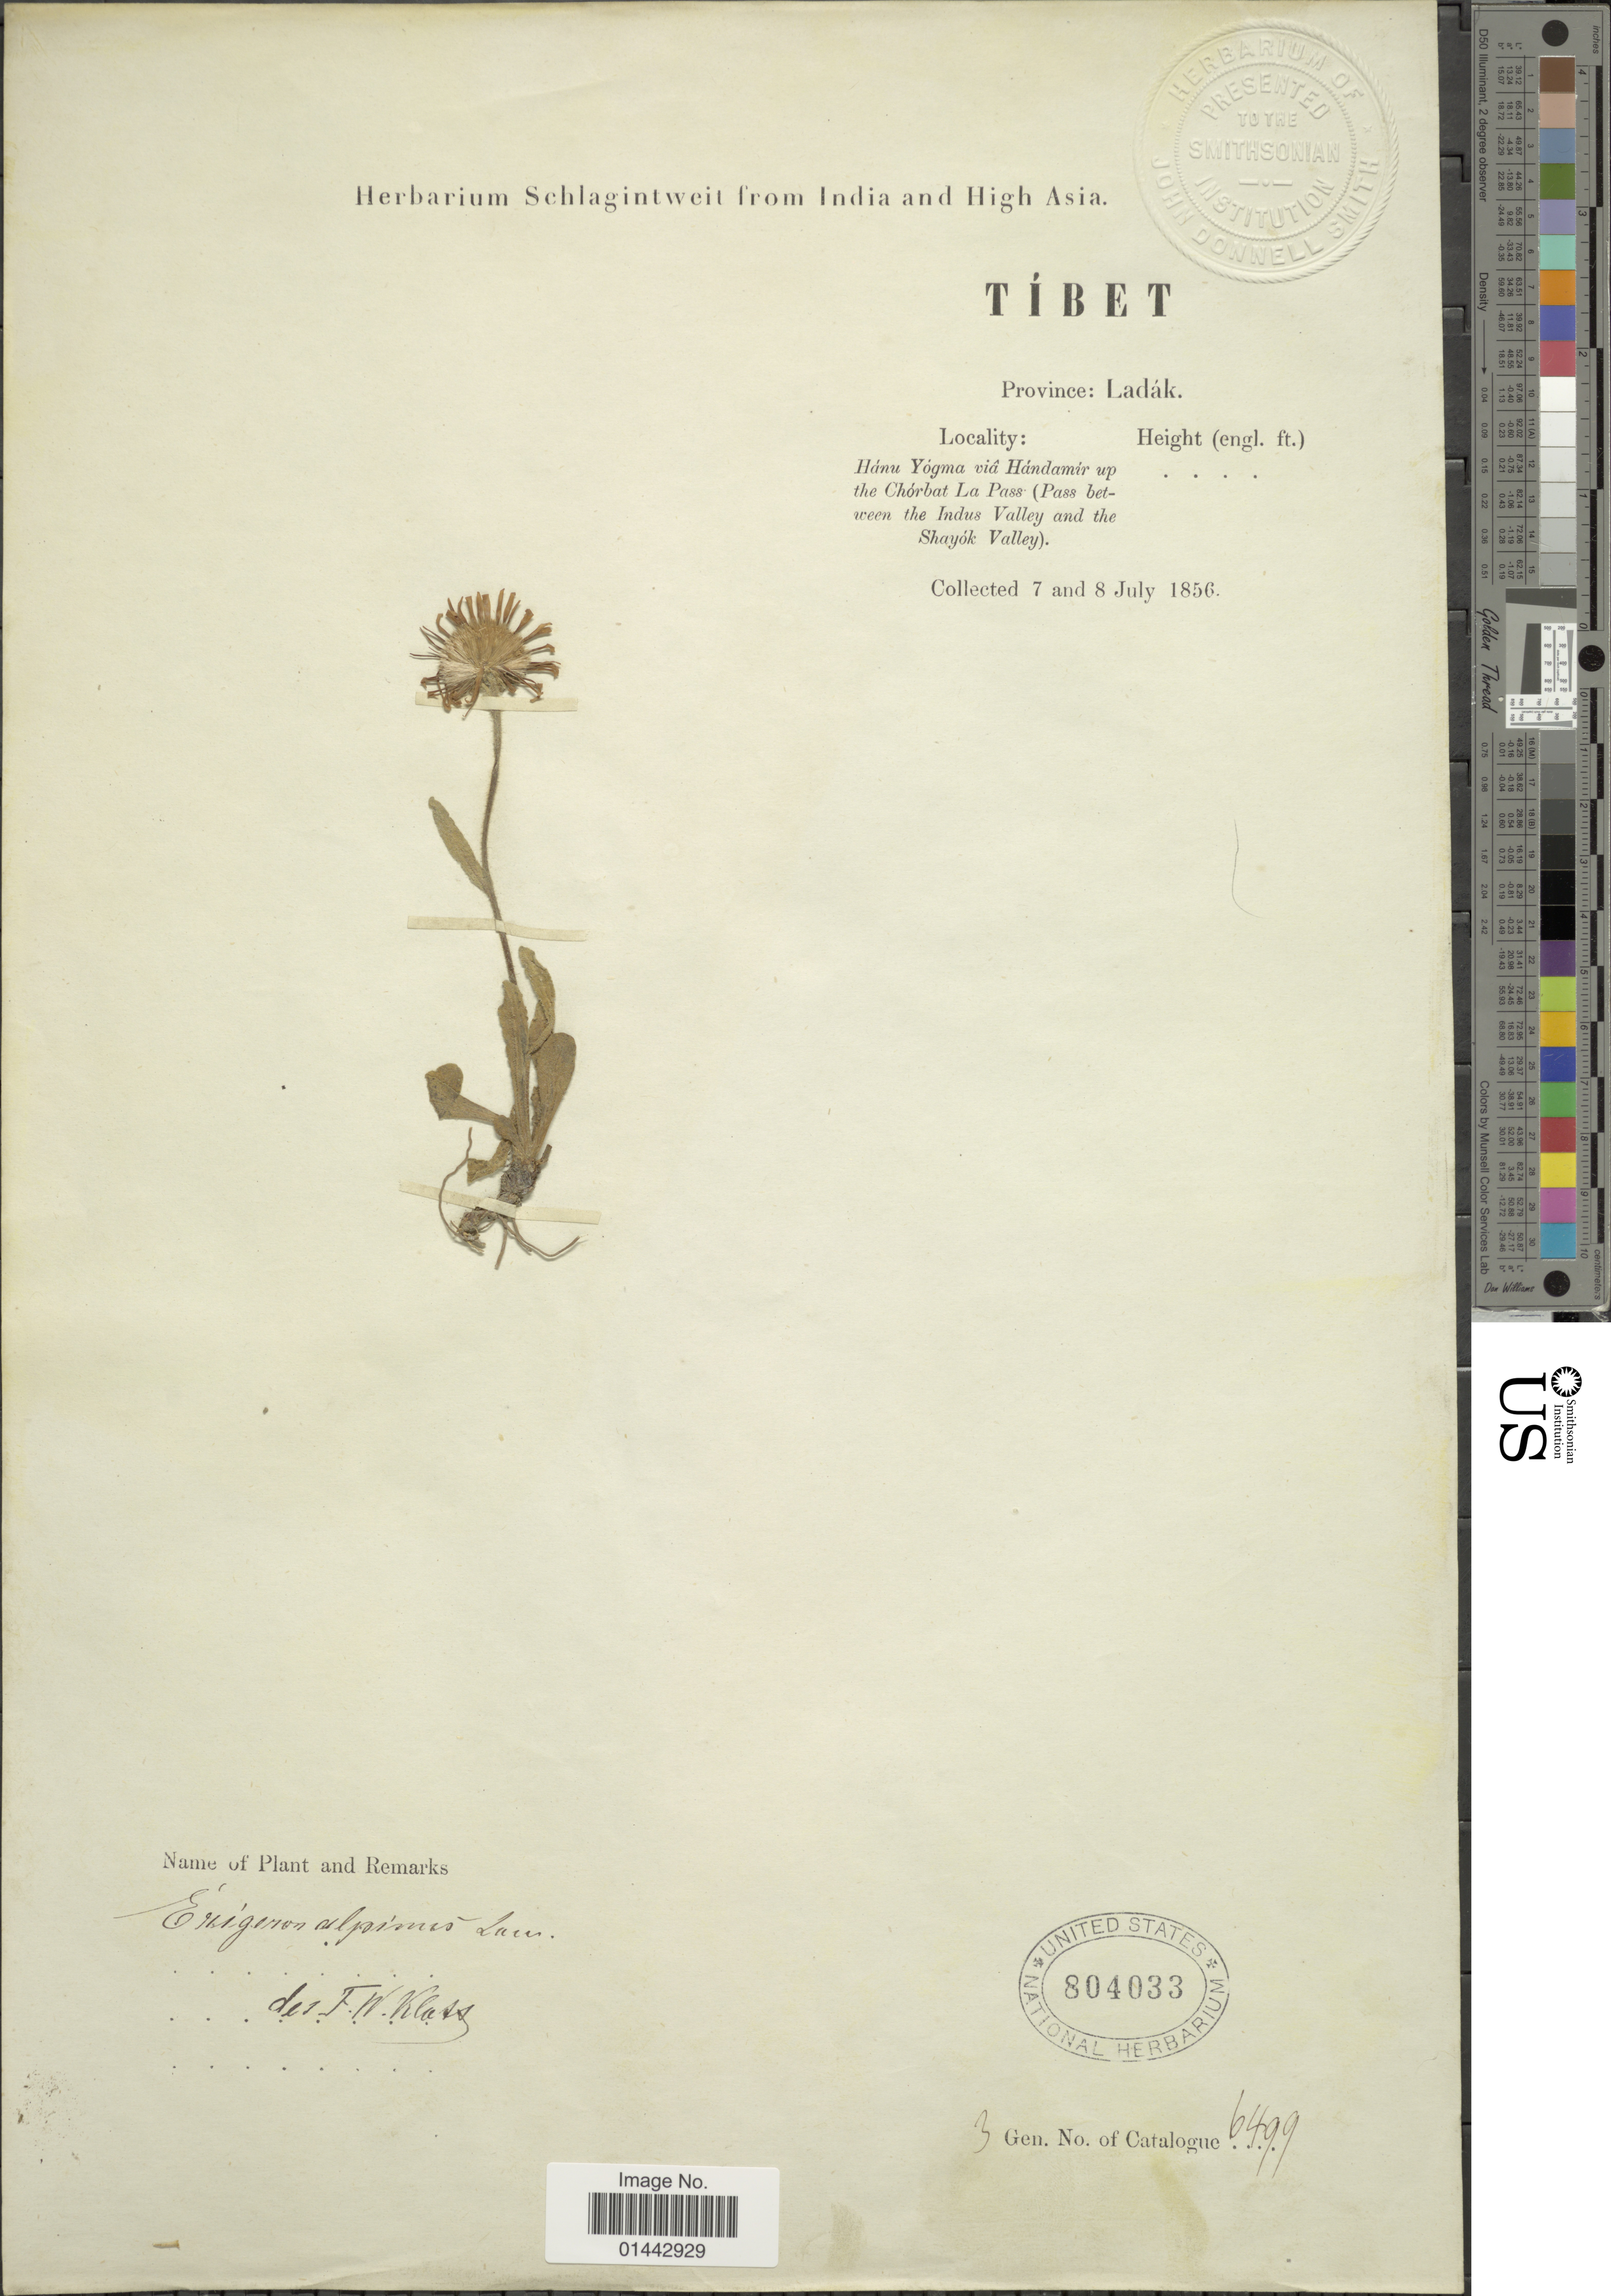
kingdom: Plantae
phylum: Tracheophyta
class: Magnoliopsida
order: Asterales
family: Asteraceae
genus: Erigeron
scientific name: Erigeron alpinus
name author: L.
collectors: ex herb. Schlagintweit from India and High Asia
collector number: Gen. No. of Catalogue 6499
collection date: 1856-07-07/1856-07-08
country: India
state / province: Ladakh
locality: Tibet, Province: Ladák, Hanu Yogma via Handamir up the Chorbat La Pass (Pass between the Indus Valley and the Shayok Valley).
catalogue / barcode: US 804033